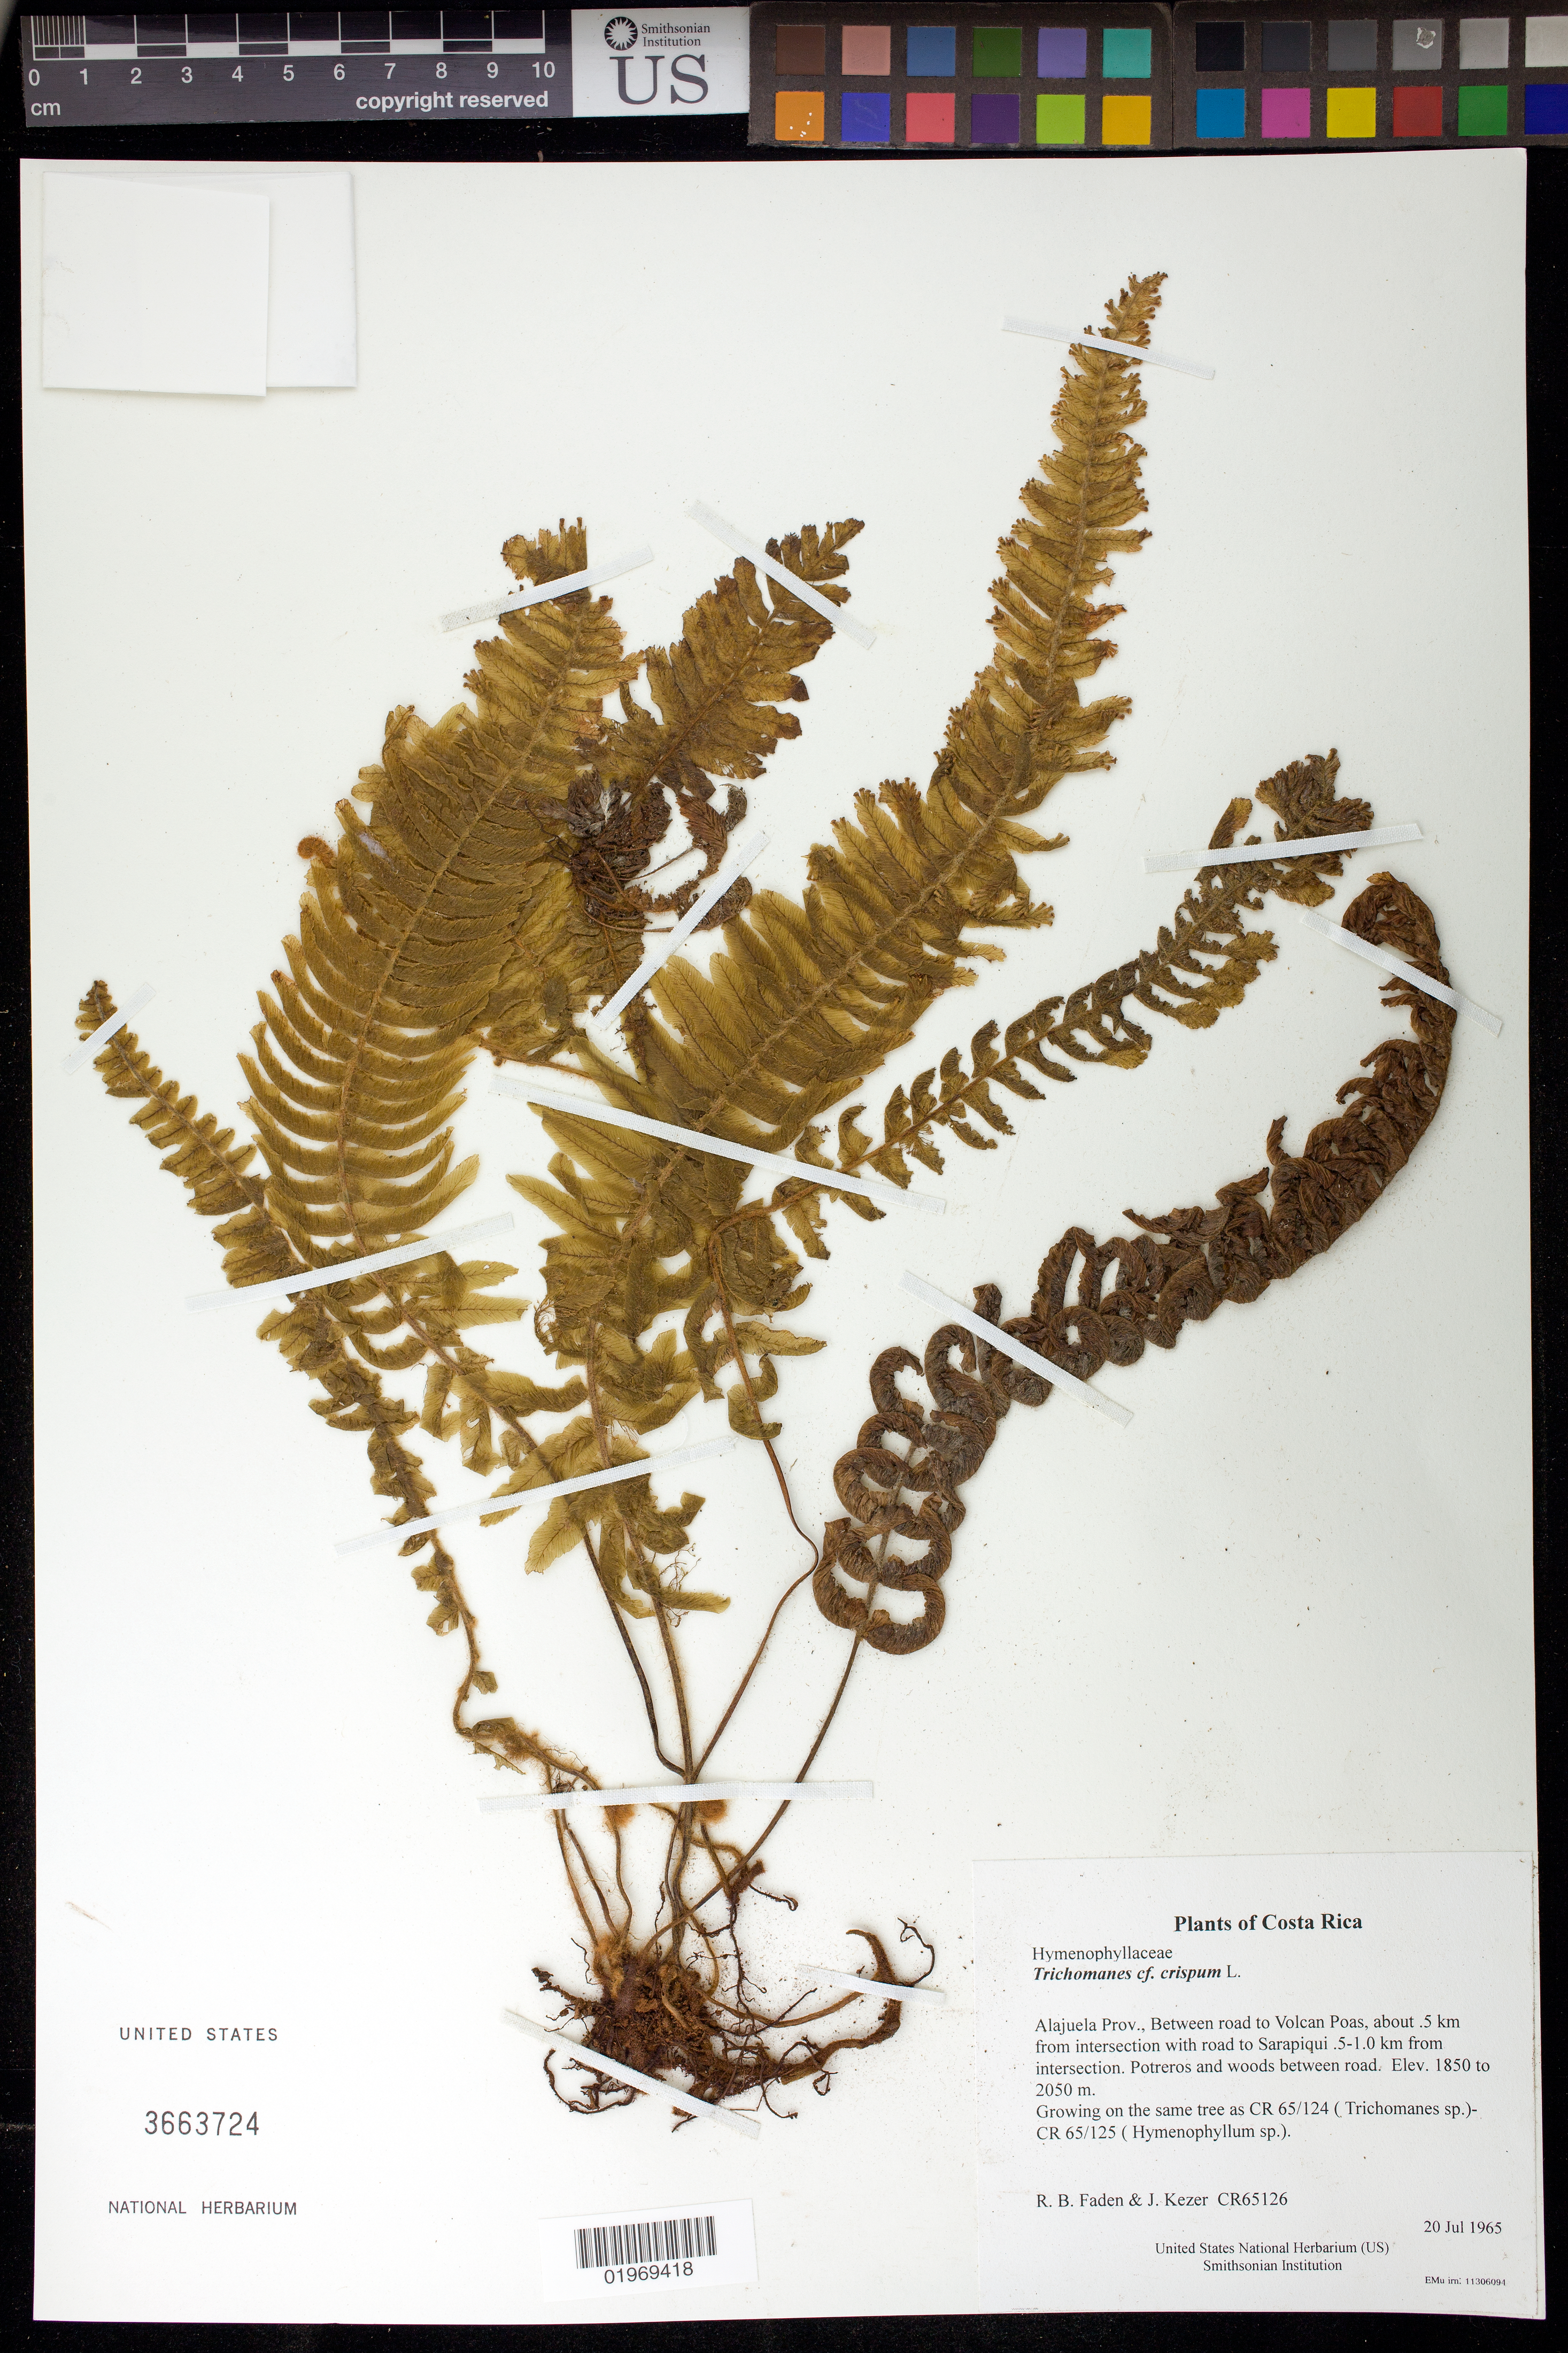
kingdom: Plantae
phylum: Tracheophyta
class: Polypodiopsida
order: Polypodiales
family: Pteridaceae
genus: Vittaria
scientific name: Vittaria sp.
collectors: R. B. Faden & J. Kezer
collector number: CR65126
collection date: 1965-07-20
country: Costa Rica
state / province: Alajuela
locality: Between road to Volcan Poas, about .5 km from intersection with road to Sarapiqui .5-1.0 km from intersection. Potreros and woods between road.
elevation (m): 1850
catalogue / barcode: US 3663724